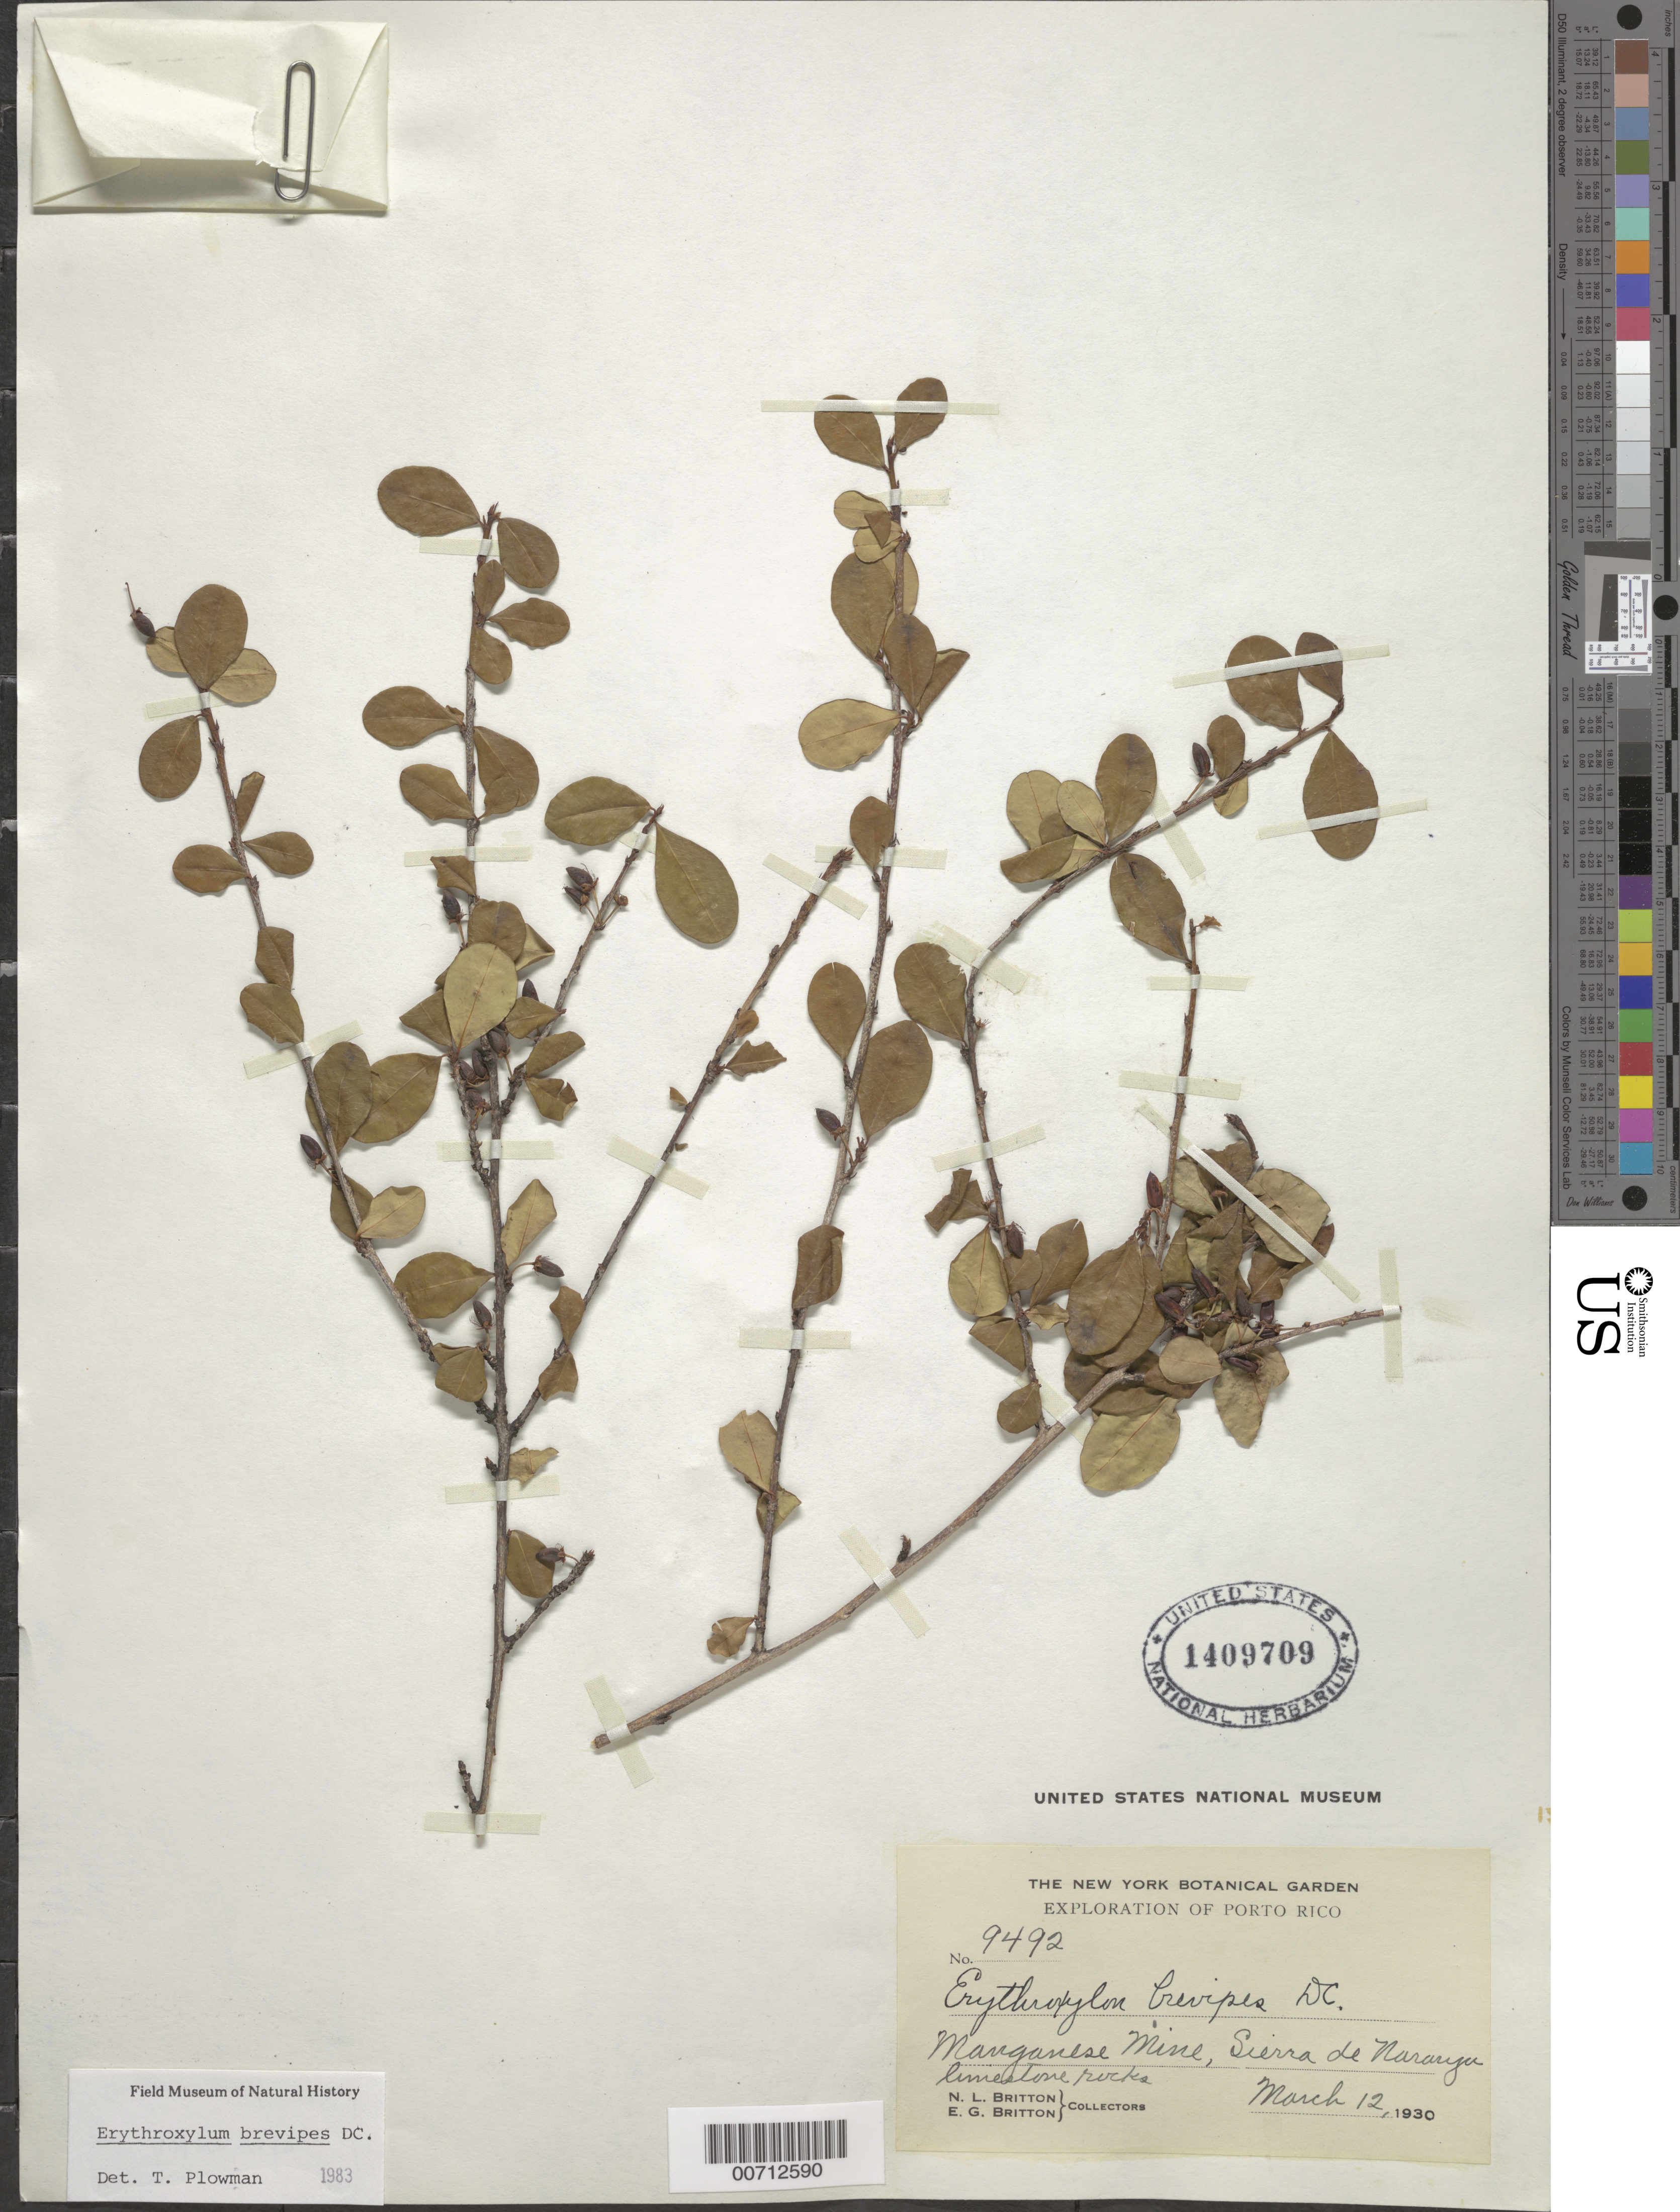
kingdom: Plantae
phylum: Tracheophyta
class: Magnoliopsida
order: Malpighiales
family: Erythroxylaceae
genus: Erythroxylum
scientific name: Erythroxylum brevipes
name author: DC.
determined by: Plowman, Timothy C.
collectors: N. Britton & E. G. Britton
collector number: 9492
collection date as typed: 12 Mar 1930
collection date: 1930-03-12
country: Puerto Rico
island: Greater Antilles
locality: Manganese Mine, Sierra de Naranja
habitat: Limestone rocks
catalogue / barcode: US 1409709